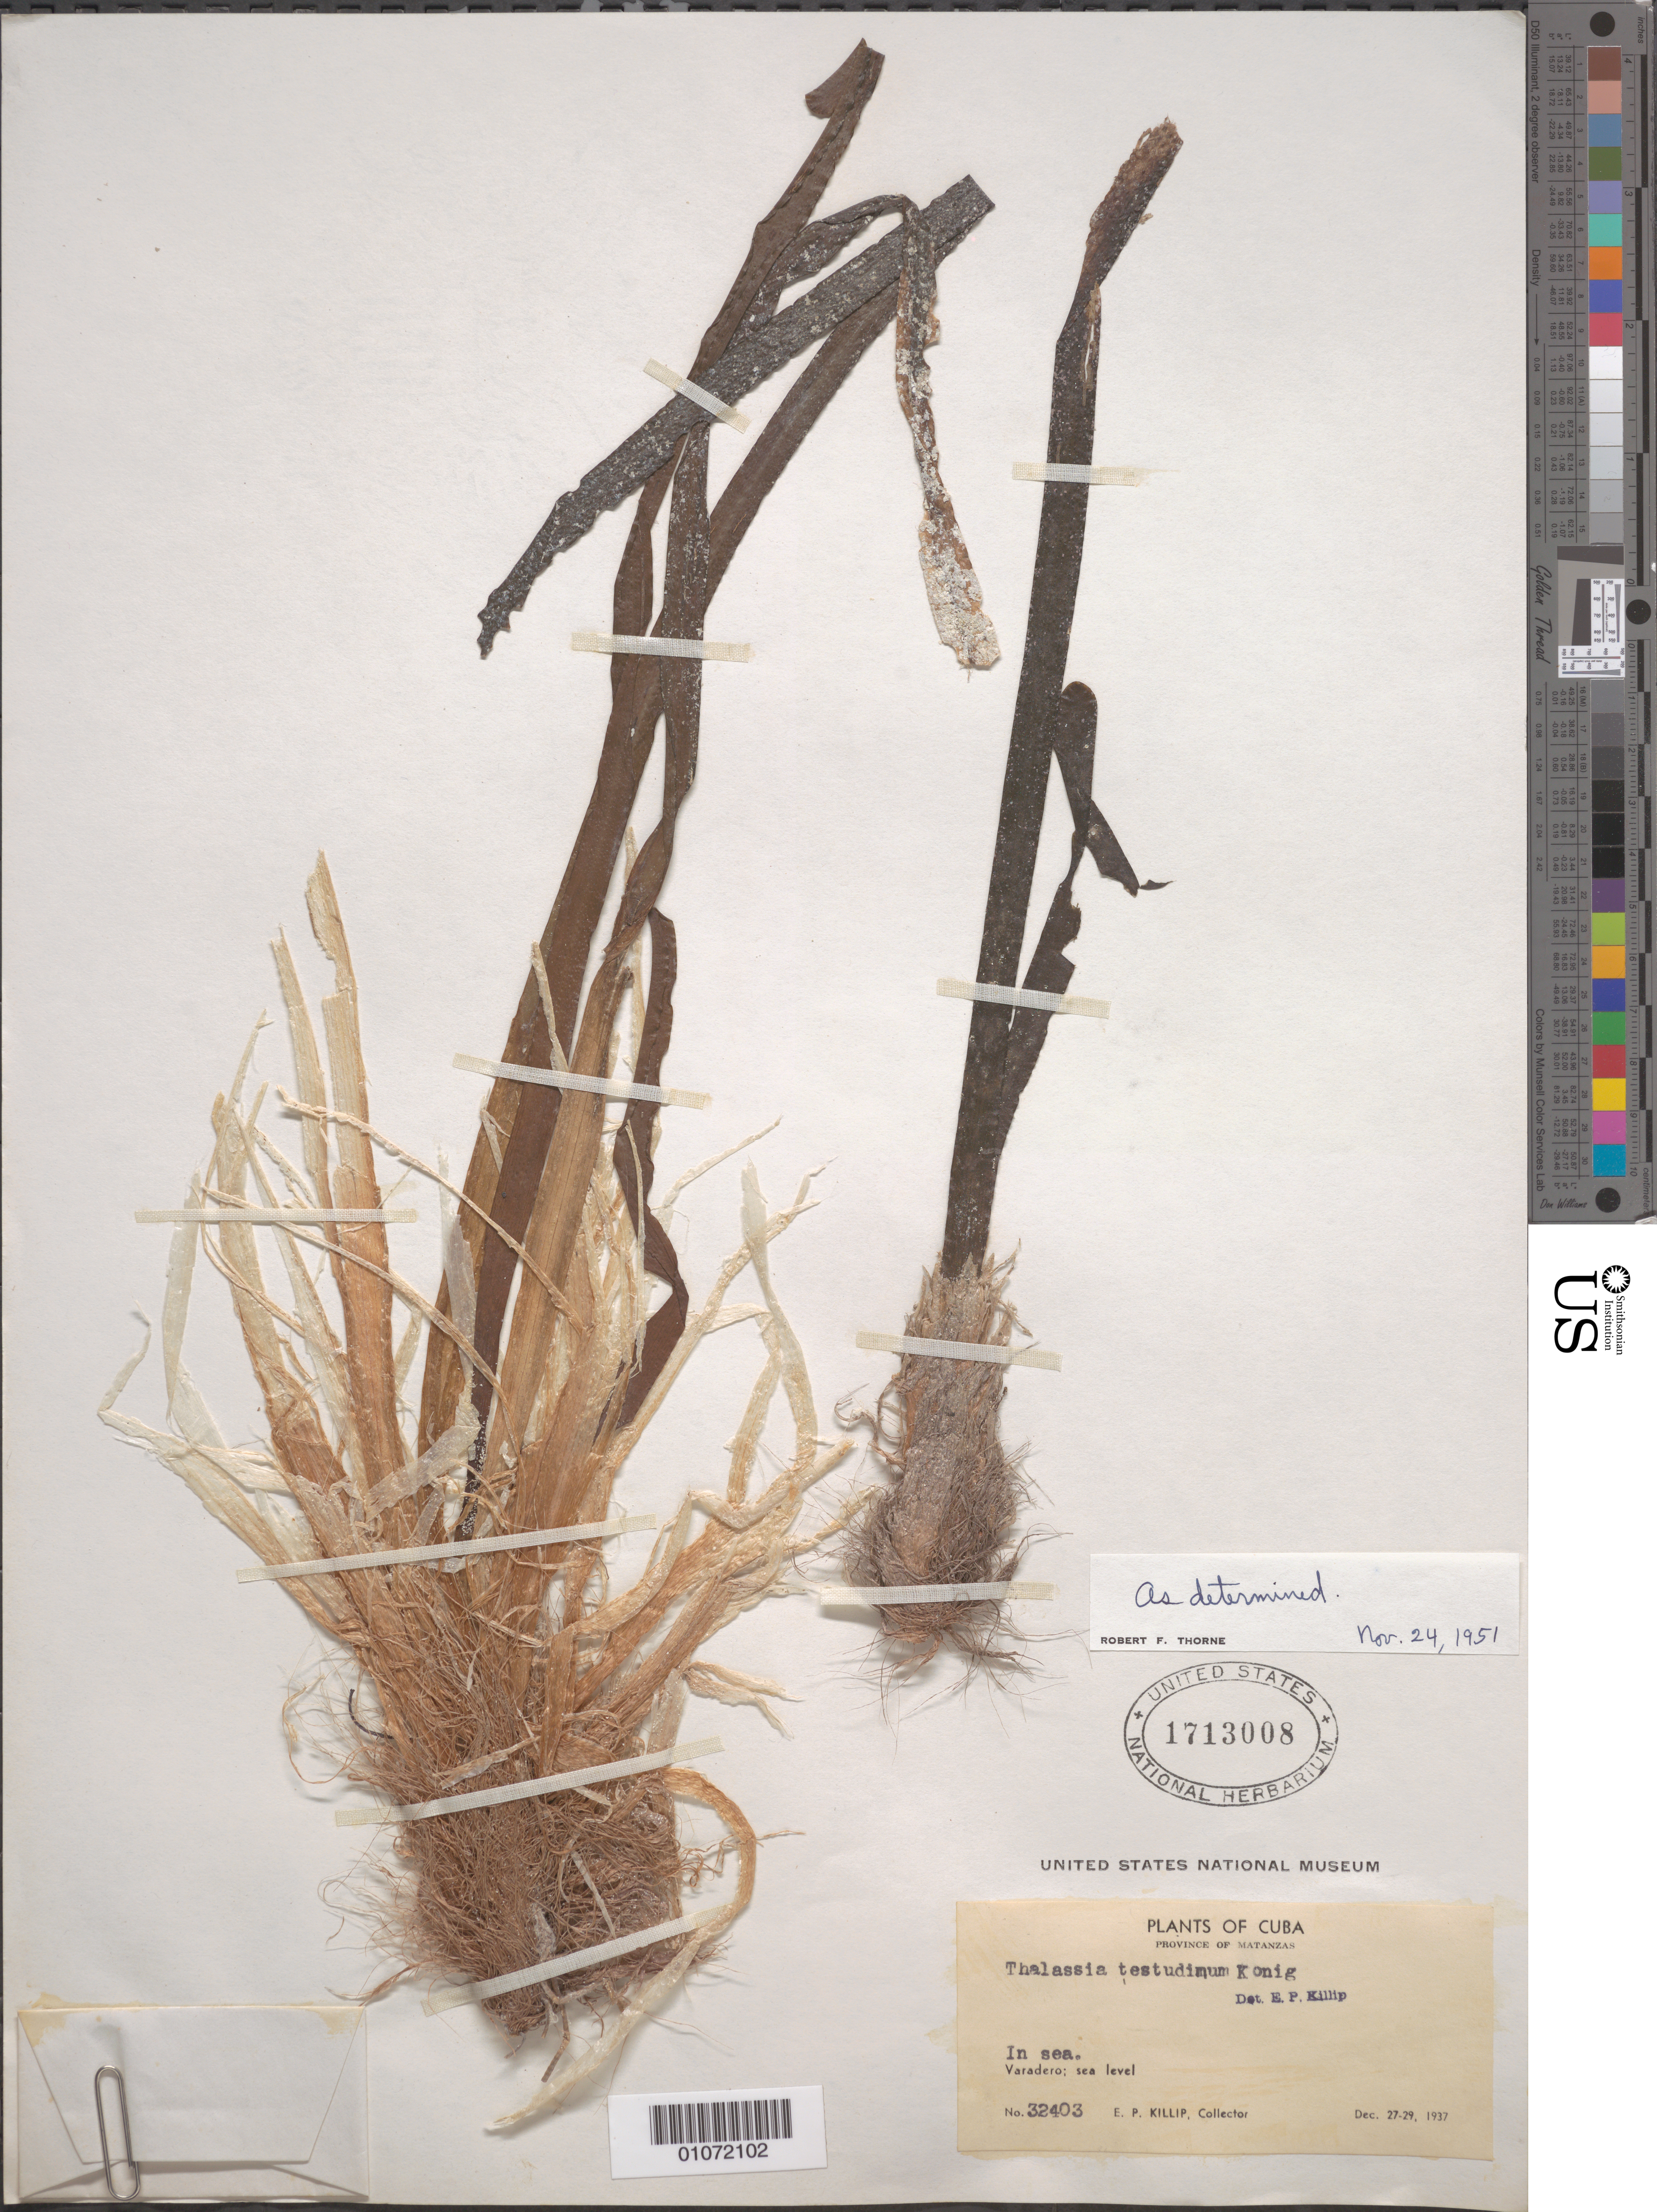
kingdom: Plantae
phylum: Tracheophyta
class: Liliopsida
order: Alismatales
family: Hydrocharitaceae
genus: Thalassia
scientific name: Thalassia testudinum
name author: Banks & Sol. ex K.D. Koenig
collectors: E. P. Killip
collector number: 32403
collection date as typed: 27 Dec 1937 to 29 Dec 1937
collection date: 1937-12-27/1937-12-29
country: Cuba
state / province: Matanzas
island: Cuba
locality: In sea Verdero: sea level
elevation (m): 0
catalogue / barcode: US 1713008